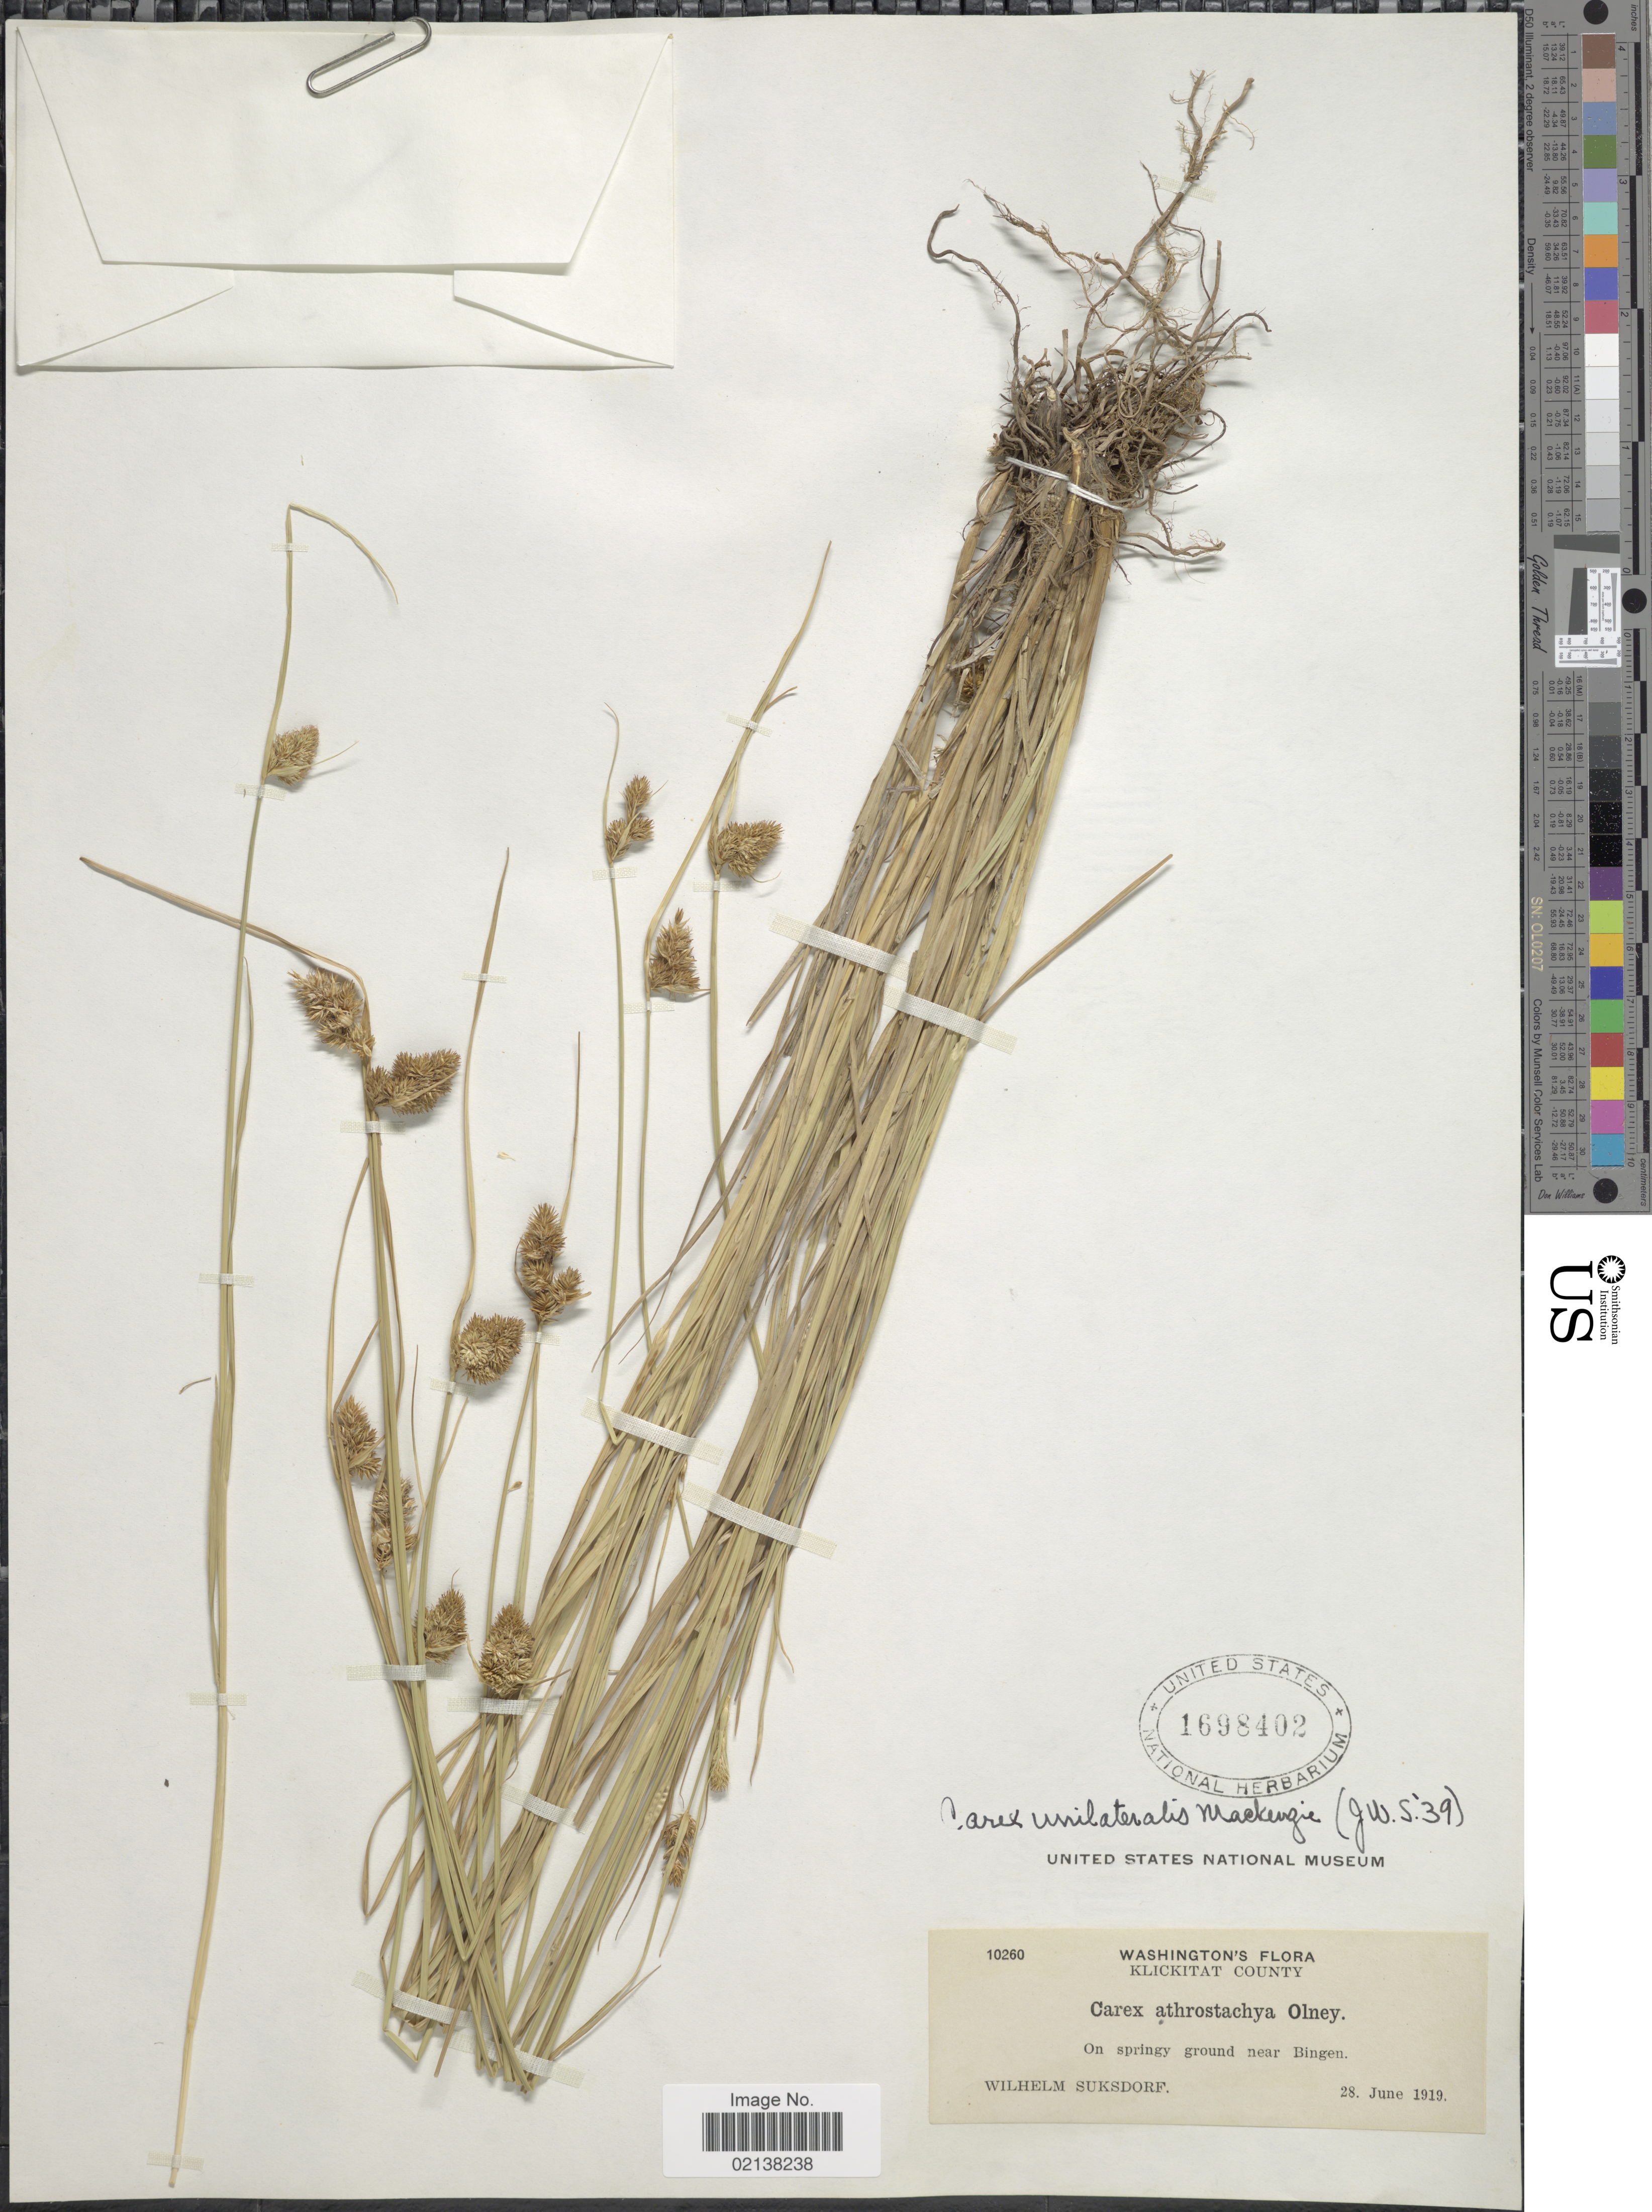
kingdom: Plantae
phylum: Tracheophyta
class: Liliopsida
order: Poales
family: Cyperaceae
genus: Carex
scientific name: Carex unilateralis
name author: Mack.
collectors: W. N. Suksdorf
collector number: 10260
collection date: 1919-06-28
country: United States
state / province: Washington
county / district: Klickitat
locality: Klickitat County. On springy ground near Bingen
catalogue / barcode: US 1698402